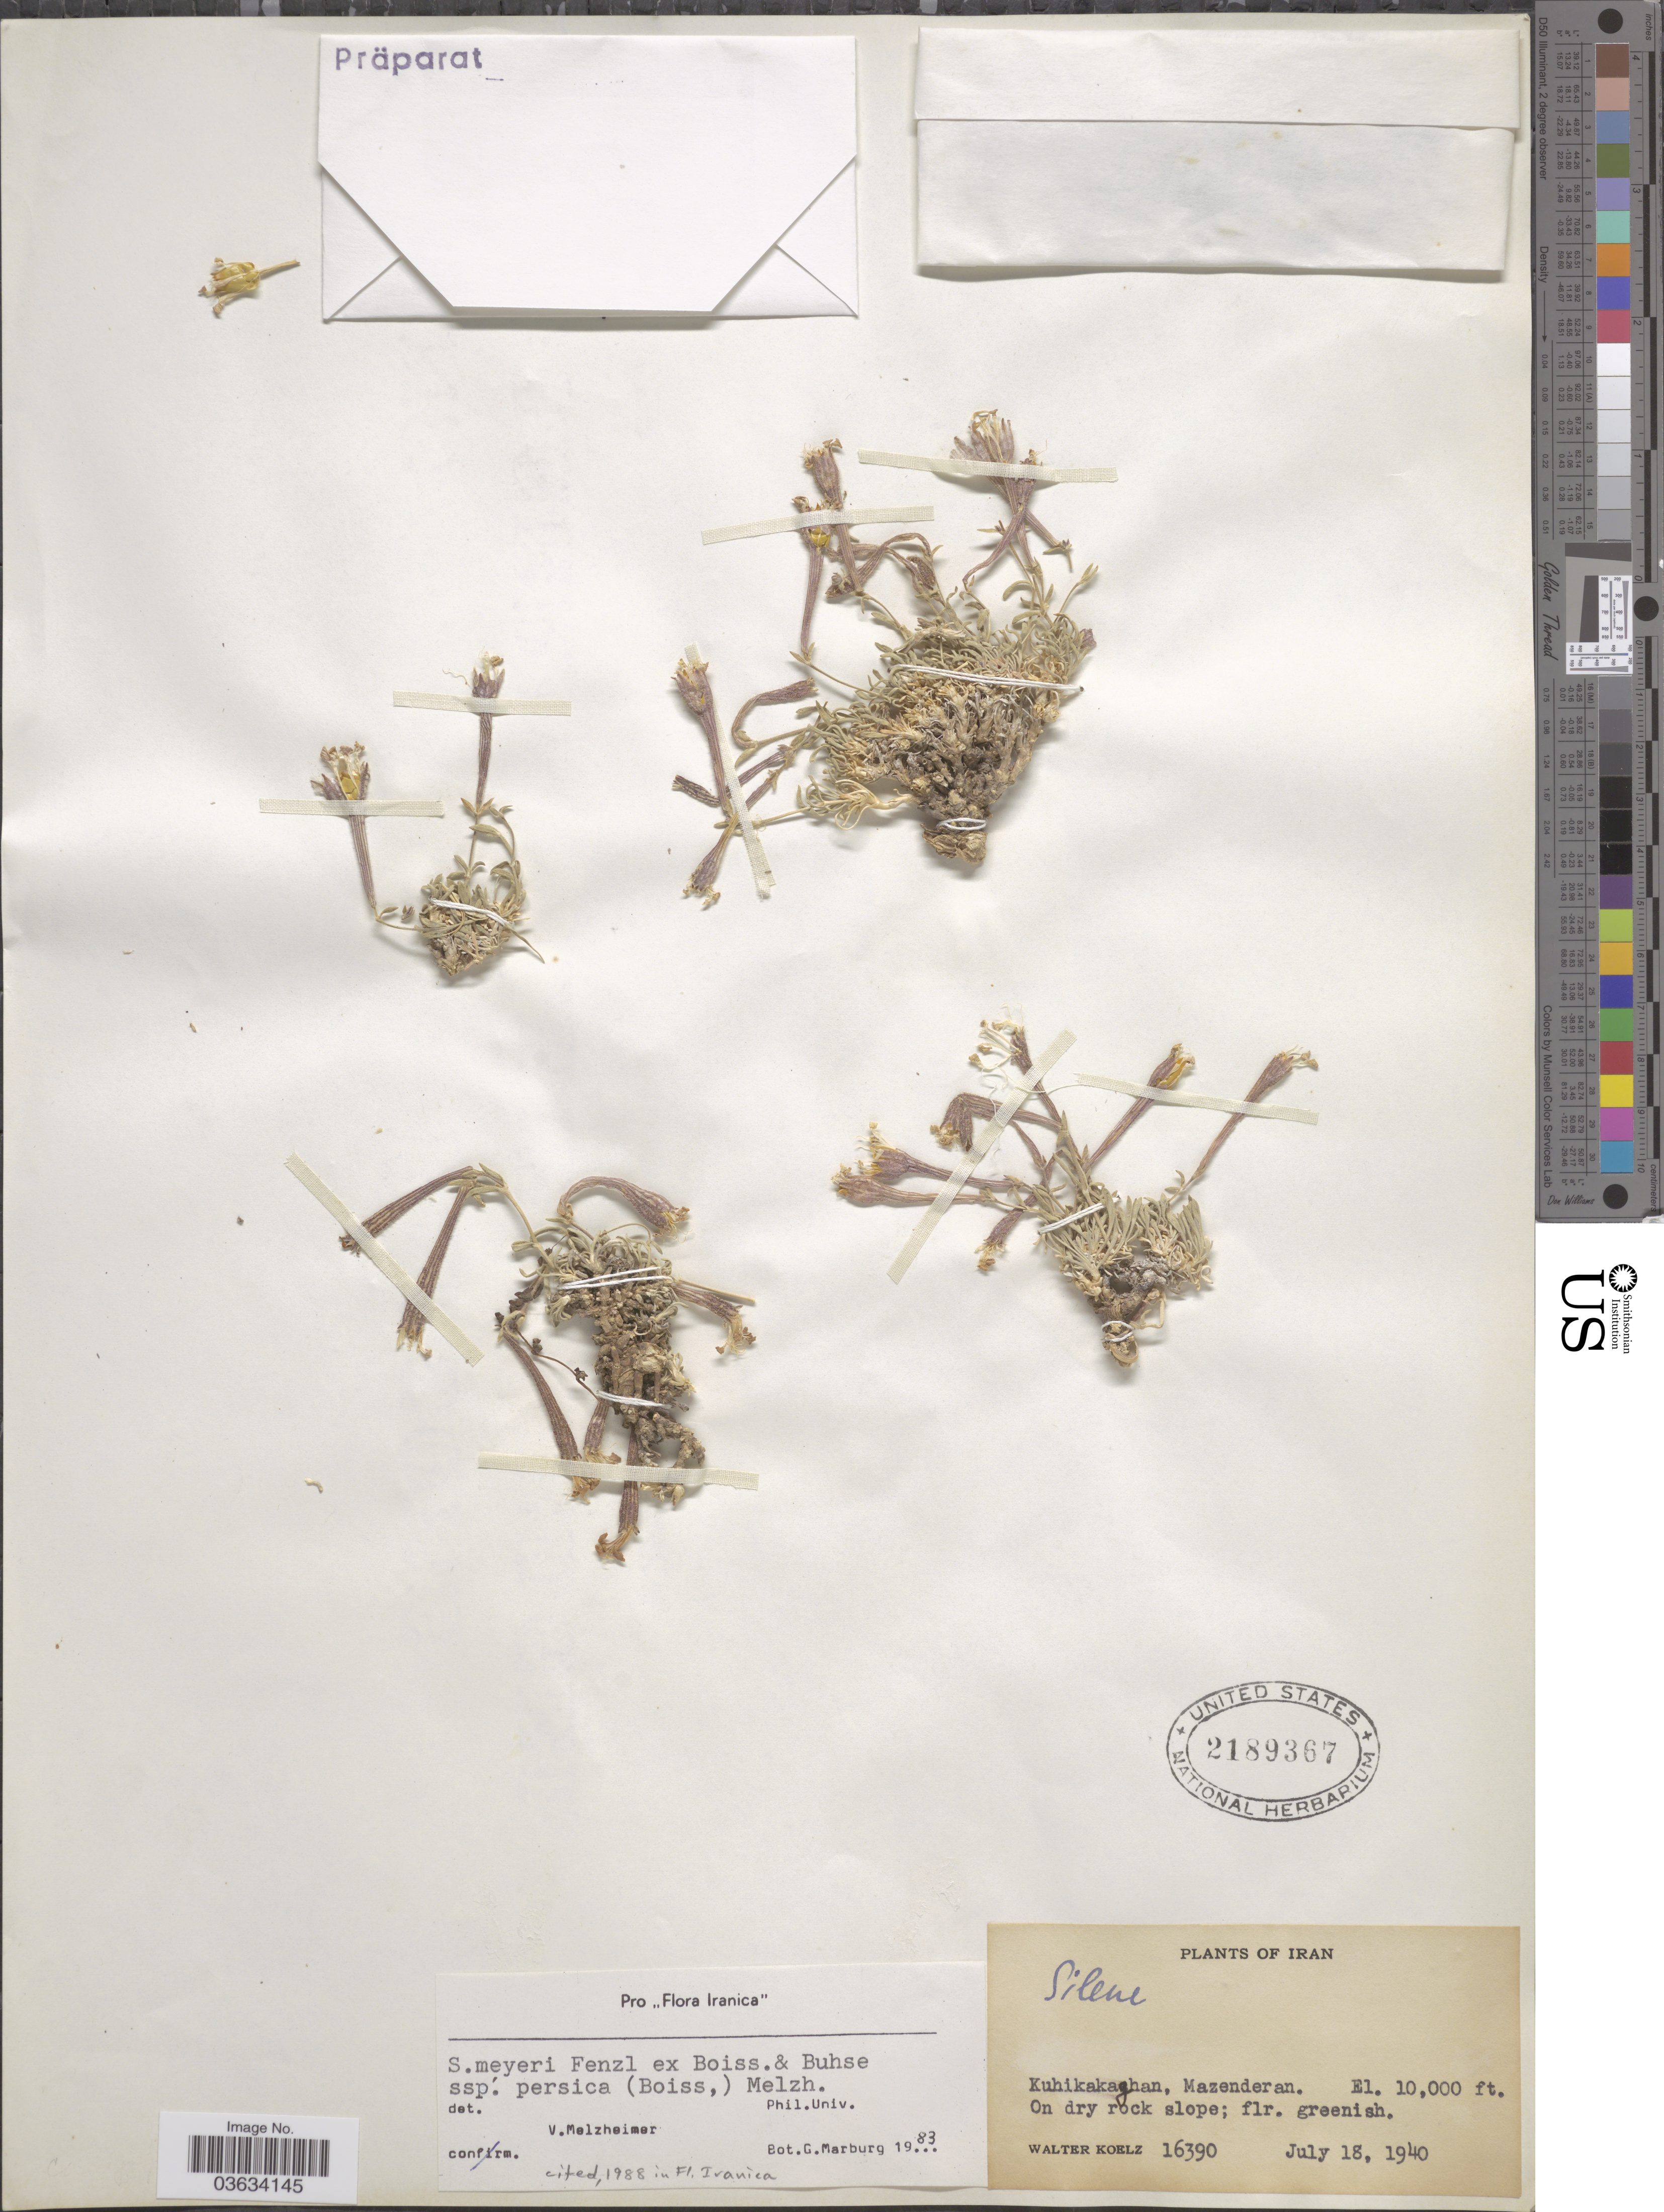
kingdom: Plantae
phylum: Tracheophyta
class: Magnoliopsida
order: Caryophyllales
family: Caryophyllaceae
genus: Silene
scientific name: Silene meyeri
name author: Fenzl ex Boiss. & Buhse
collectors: W. N. Koelz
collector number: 16390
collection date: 1940-07-18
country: Iran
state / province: Mazandaran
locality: Kuhikakaghan, Mazenderan.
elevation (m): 3048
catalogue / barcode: US 2189367